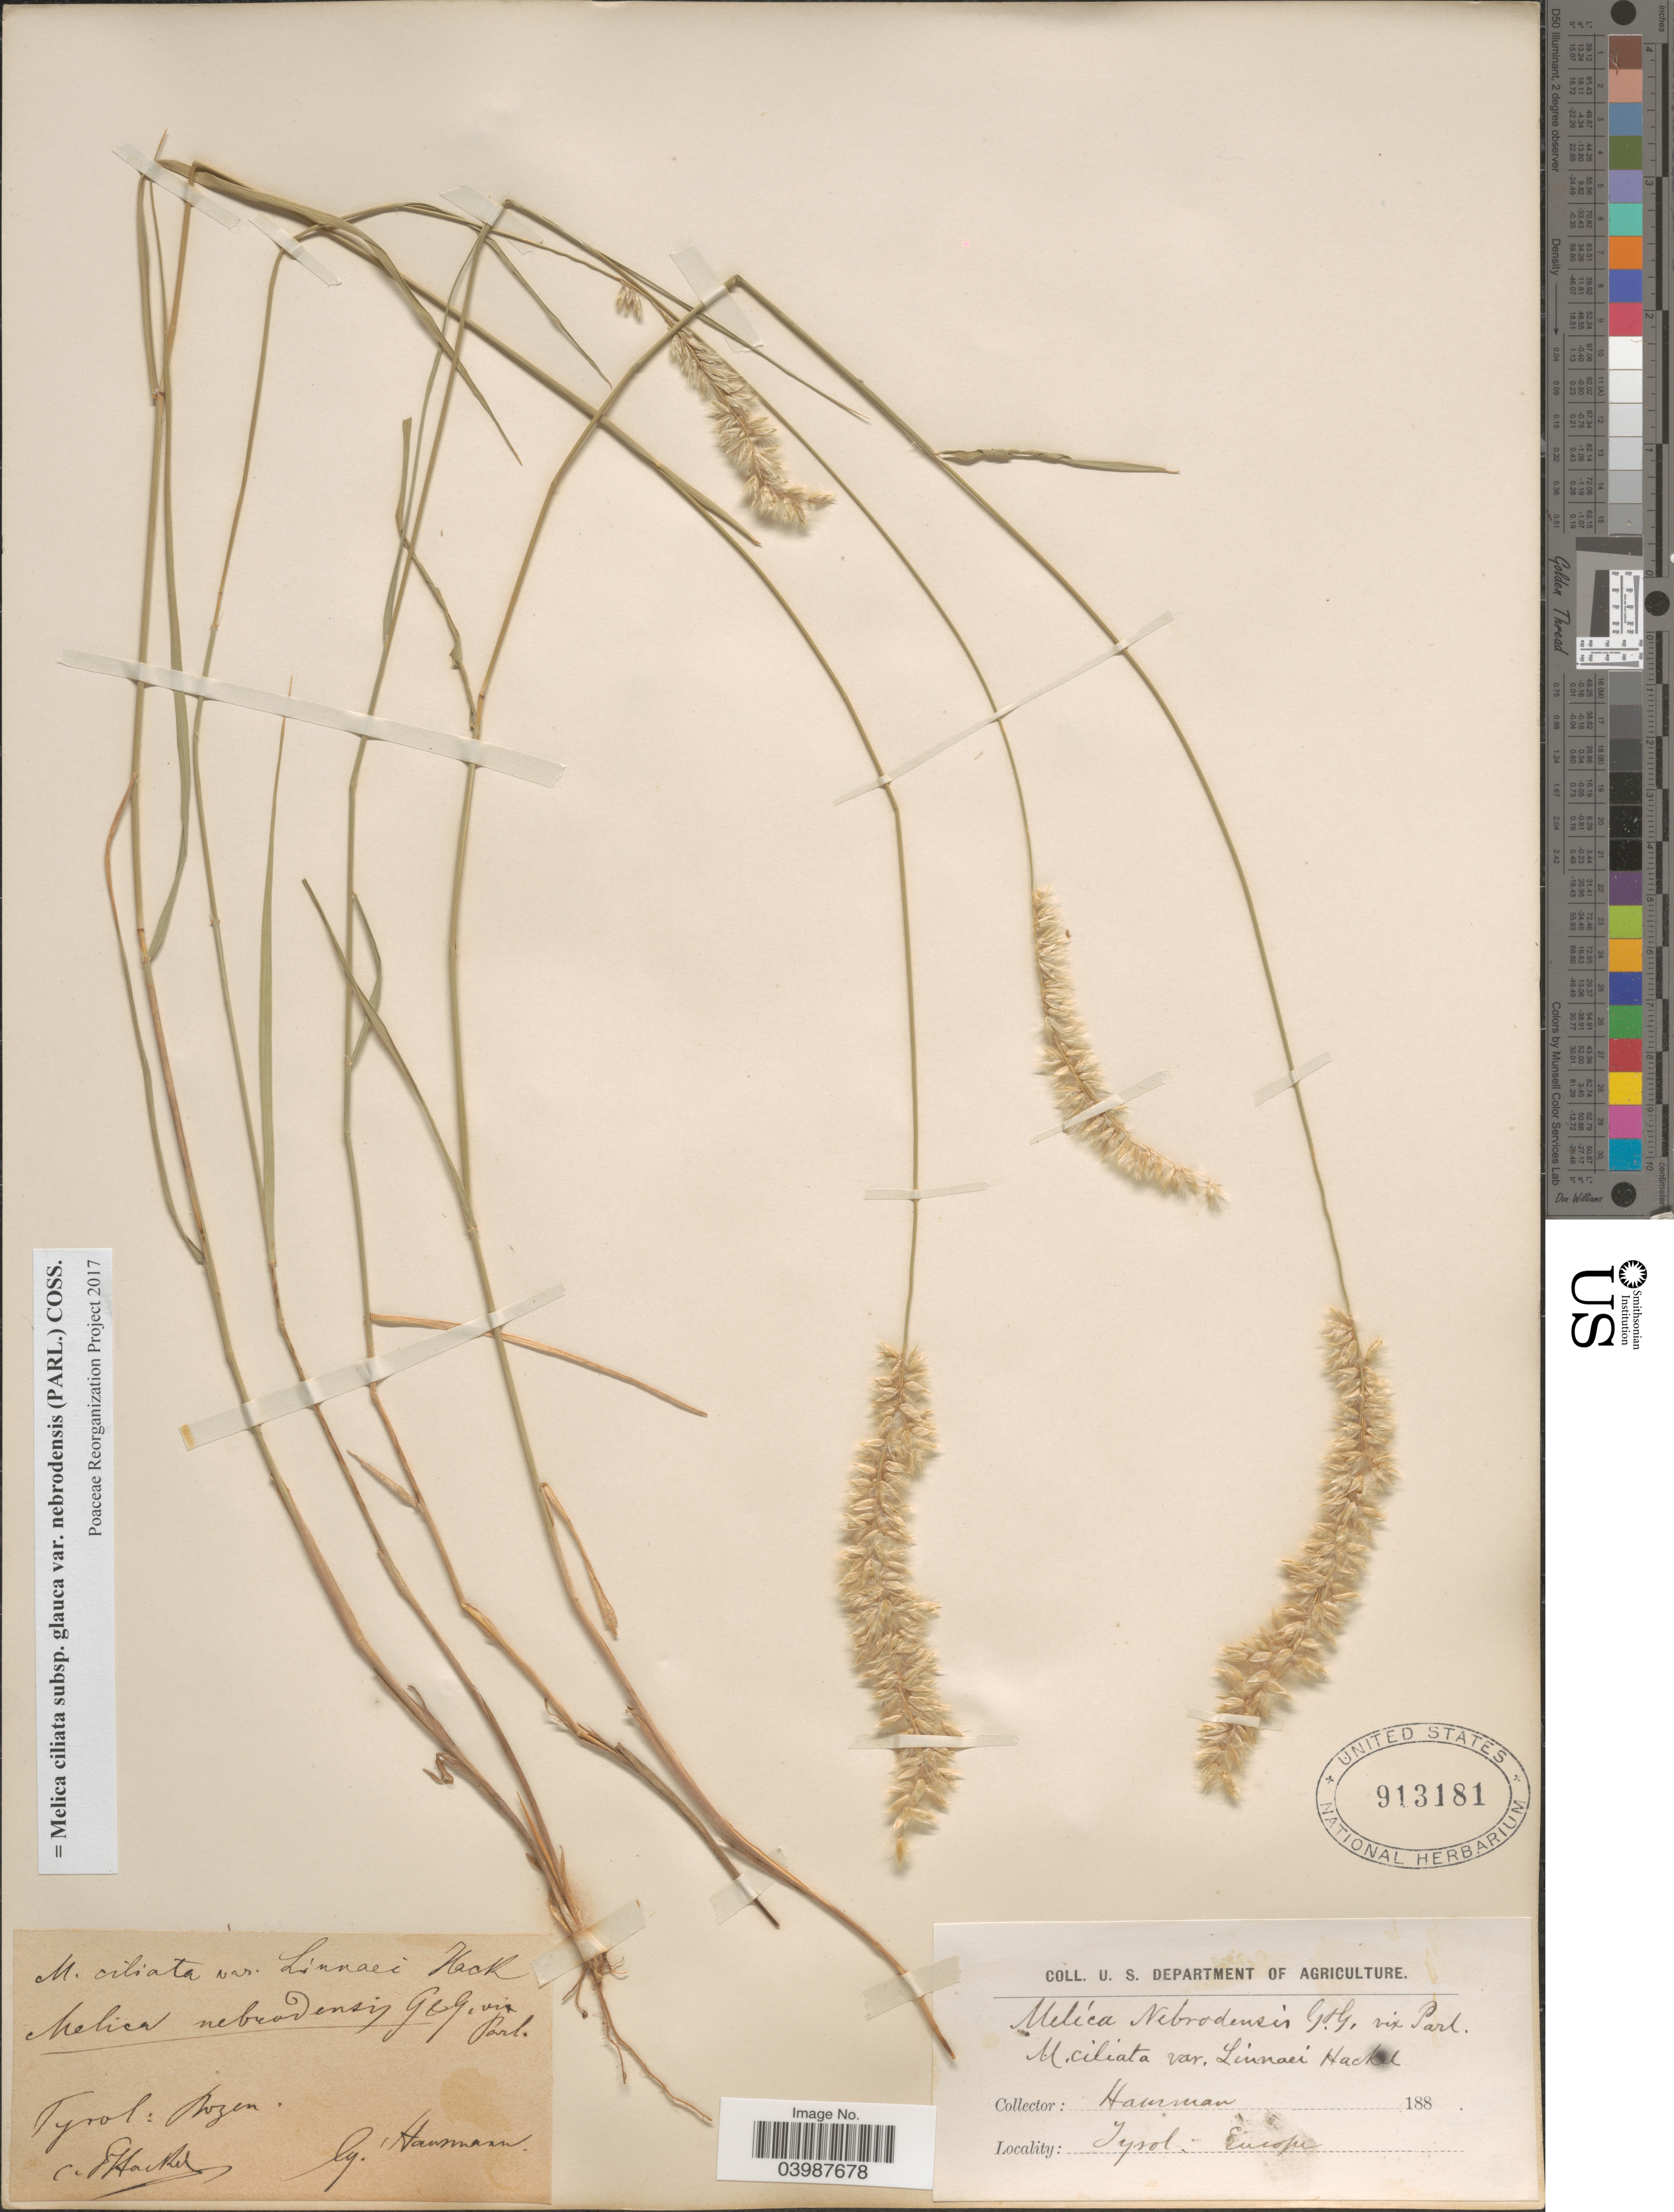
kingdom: Plantae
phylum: Tracheophyta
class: Liliopsida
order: Poales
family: Poaceae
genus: Melica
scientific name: Melica ciliata subsp. glauca var. nebrodensis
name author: (Parl.) Coss.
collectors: -. Hamman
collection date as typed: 188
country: Italy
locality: Tyrol: Bozen. Europe.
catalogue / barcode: US 913181